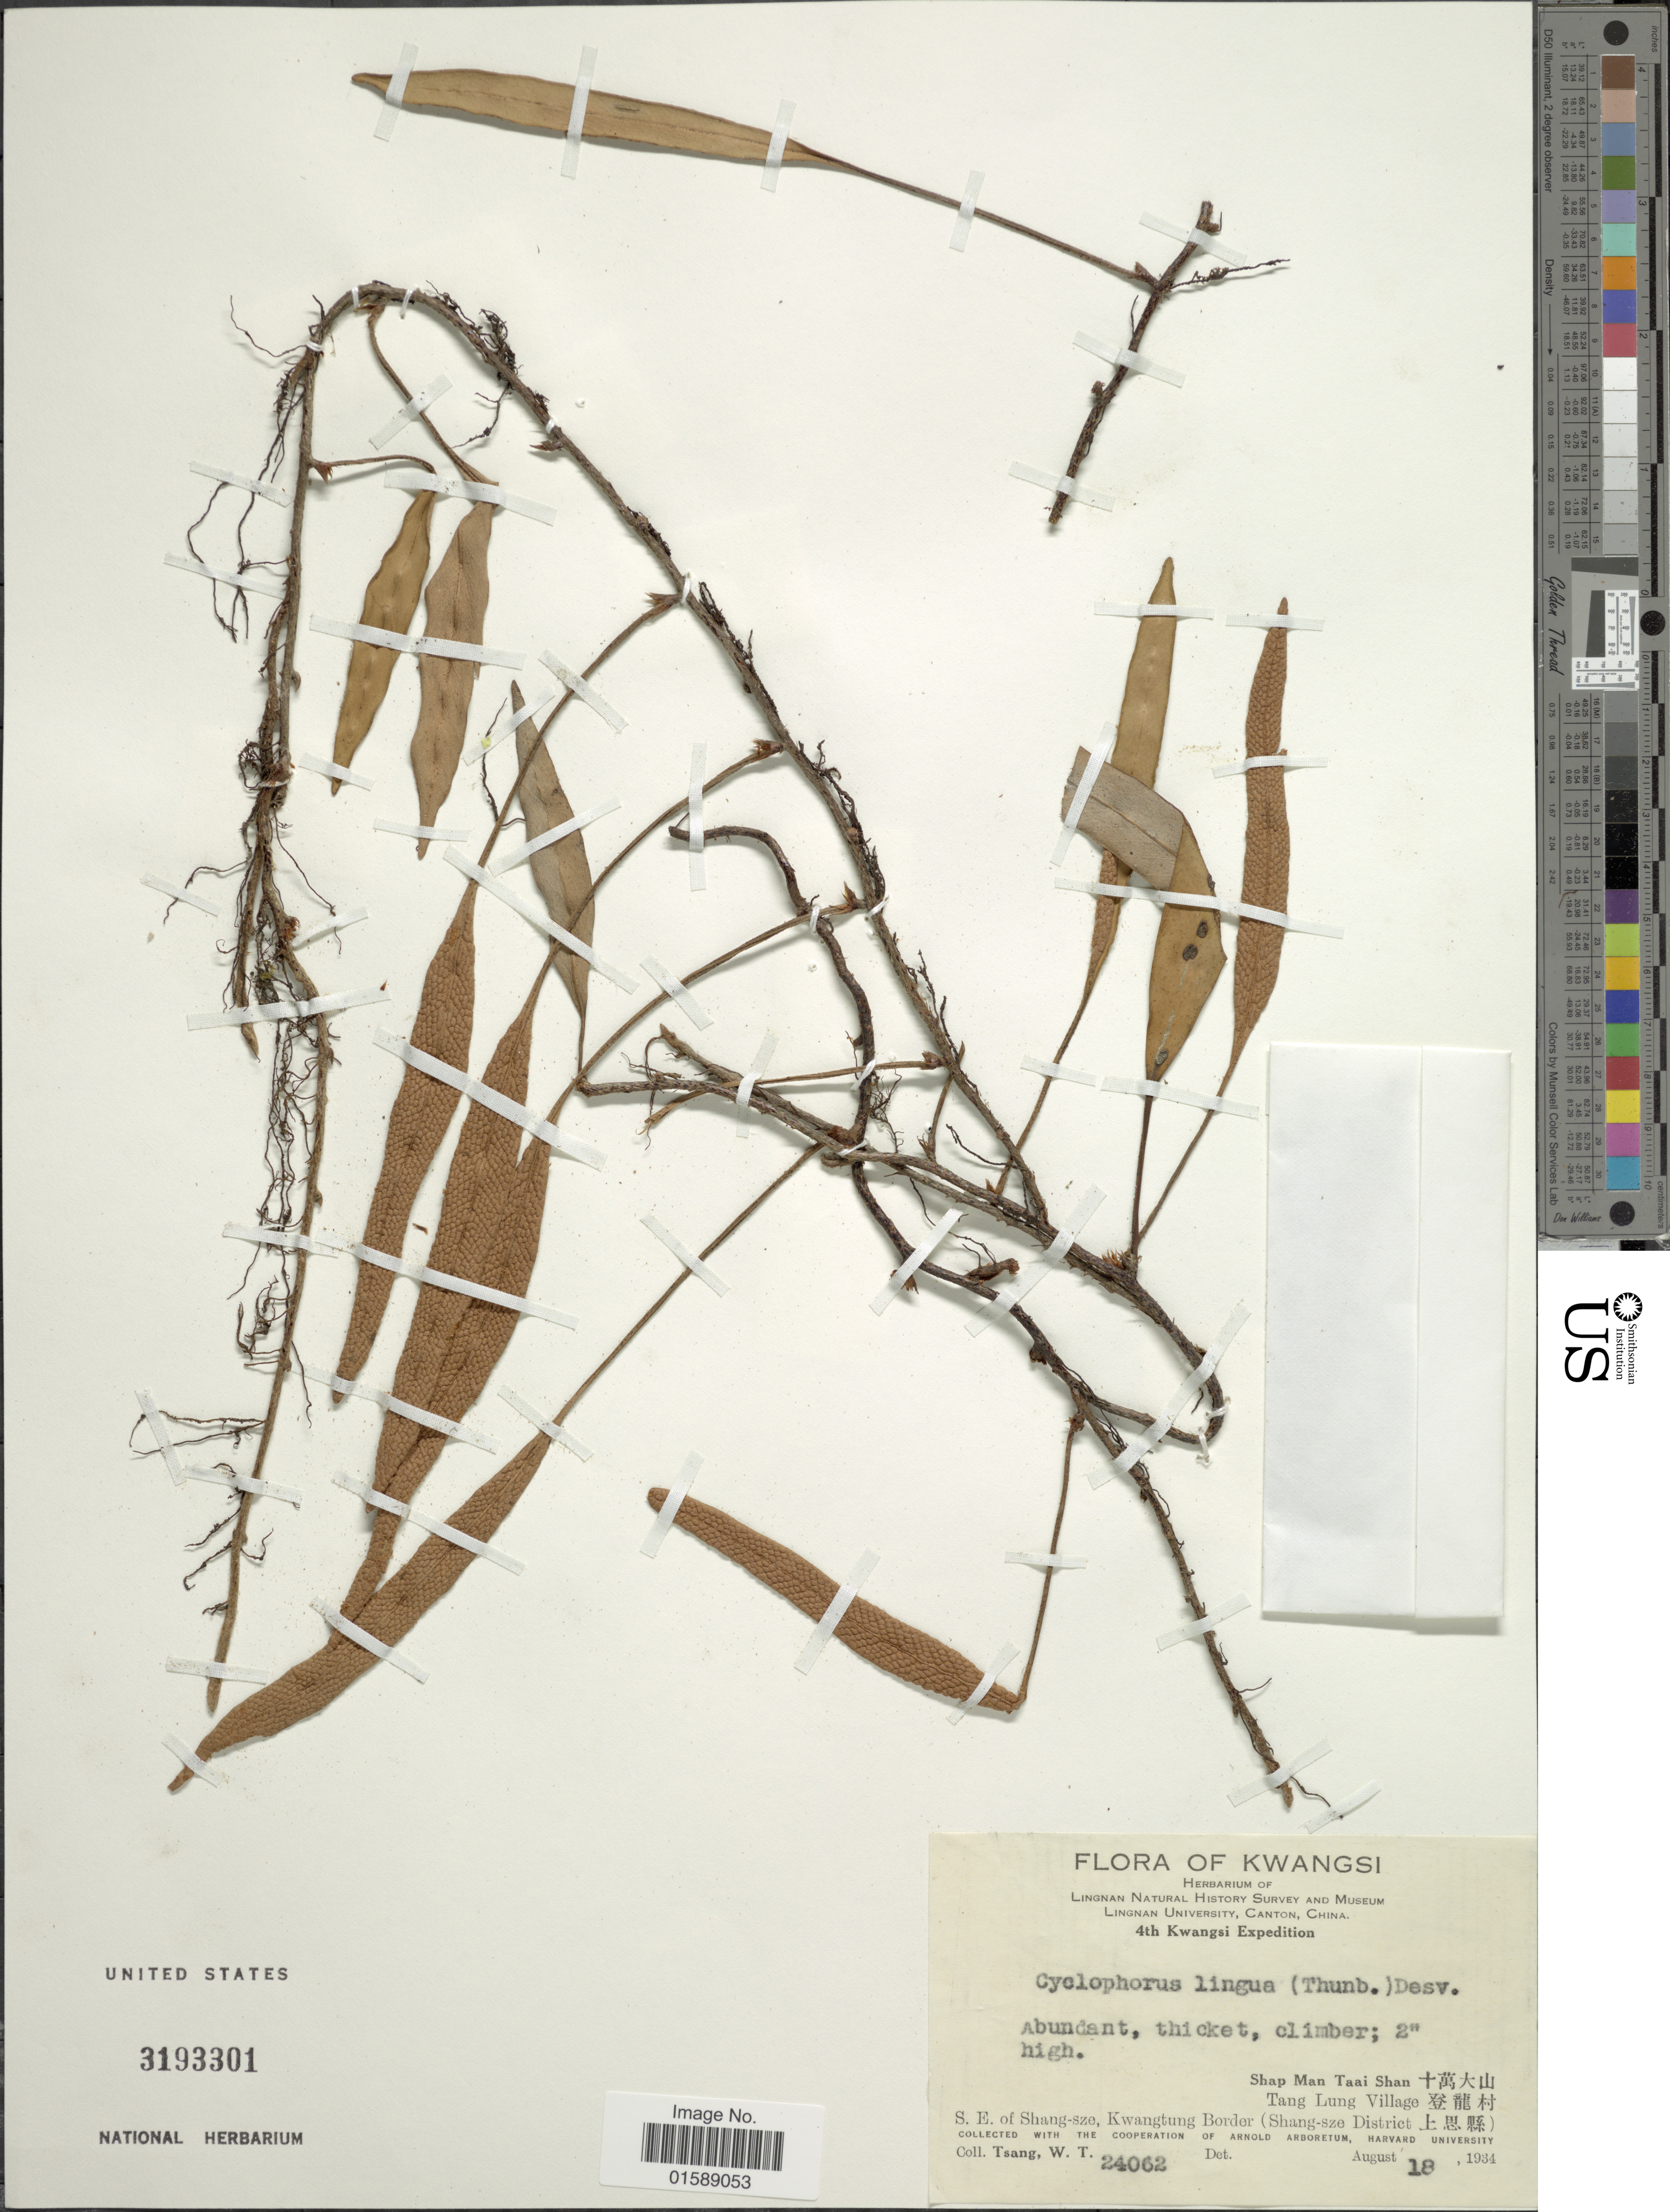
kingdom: Plantae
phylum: Tracheophyta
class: Polypodiopsida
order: Polypodiales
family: Polypodiaceae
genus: Pyrrosia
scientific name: Pyrrosia lingua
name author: (Thurb.) Farw.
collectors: W. T. Tsang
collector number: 24062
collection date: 1934-08-18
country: China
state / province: Guangxi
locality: Kwangsi. Shap Man Taai Shan. Tang Lung Village. S. E. of Shang-sze, Kwangtung Border (Shang-sze District)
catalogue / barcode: US 3193301